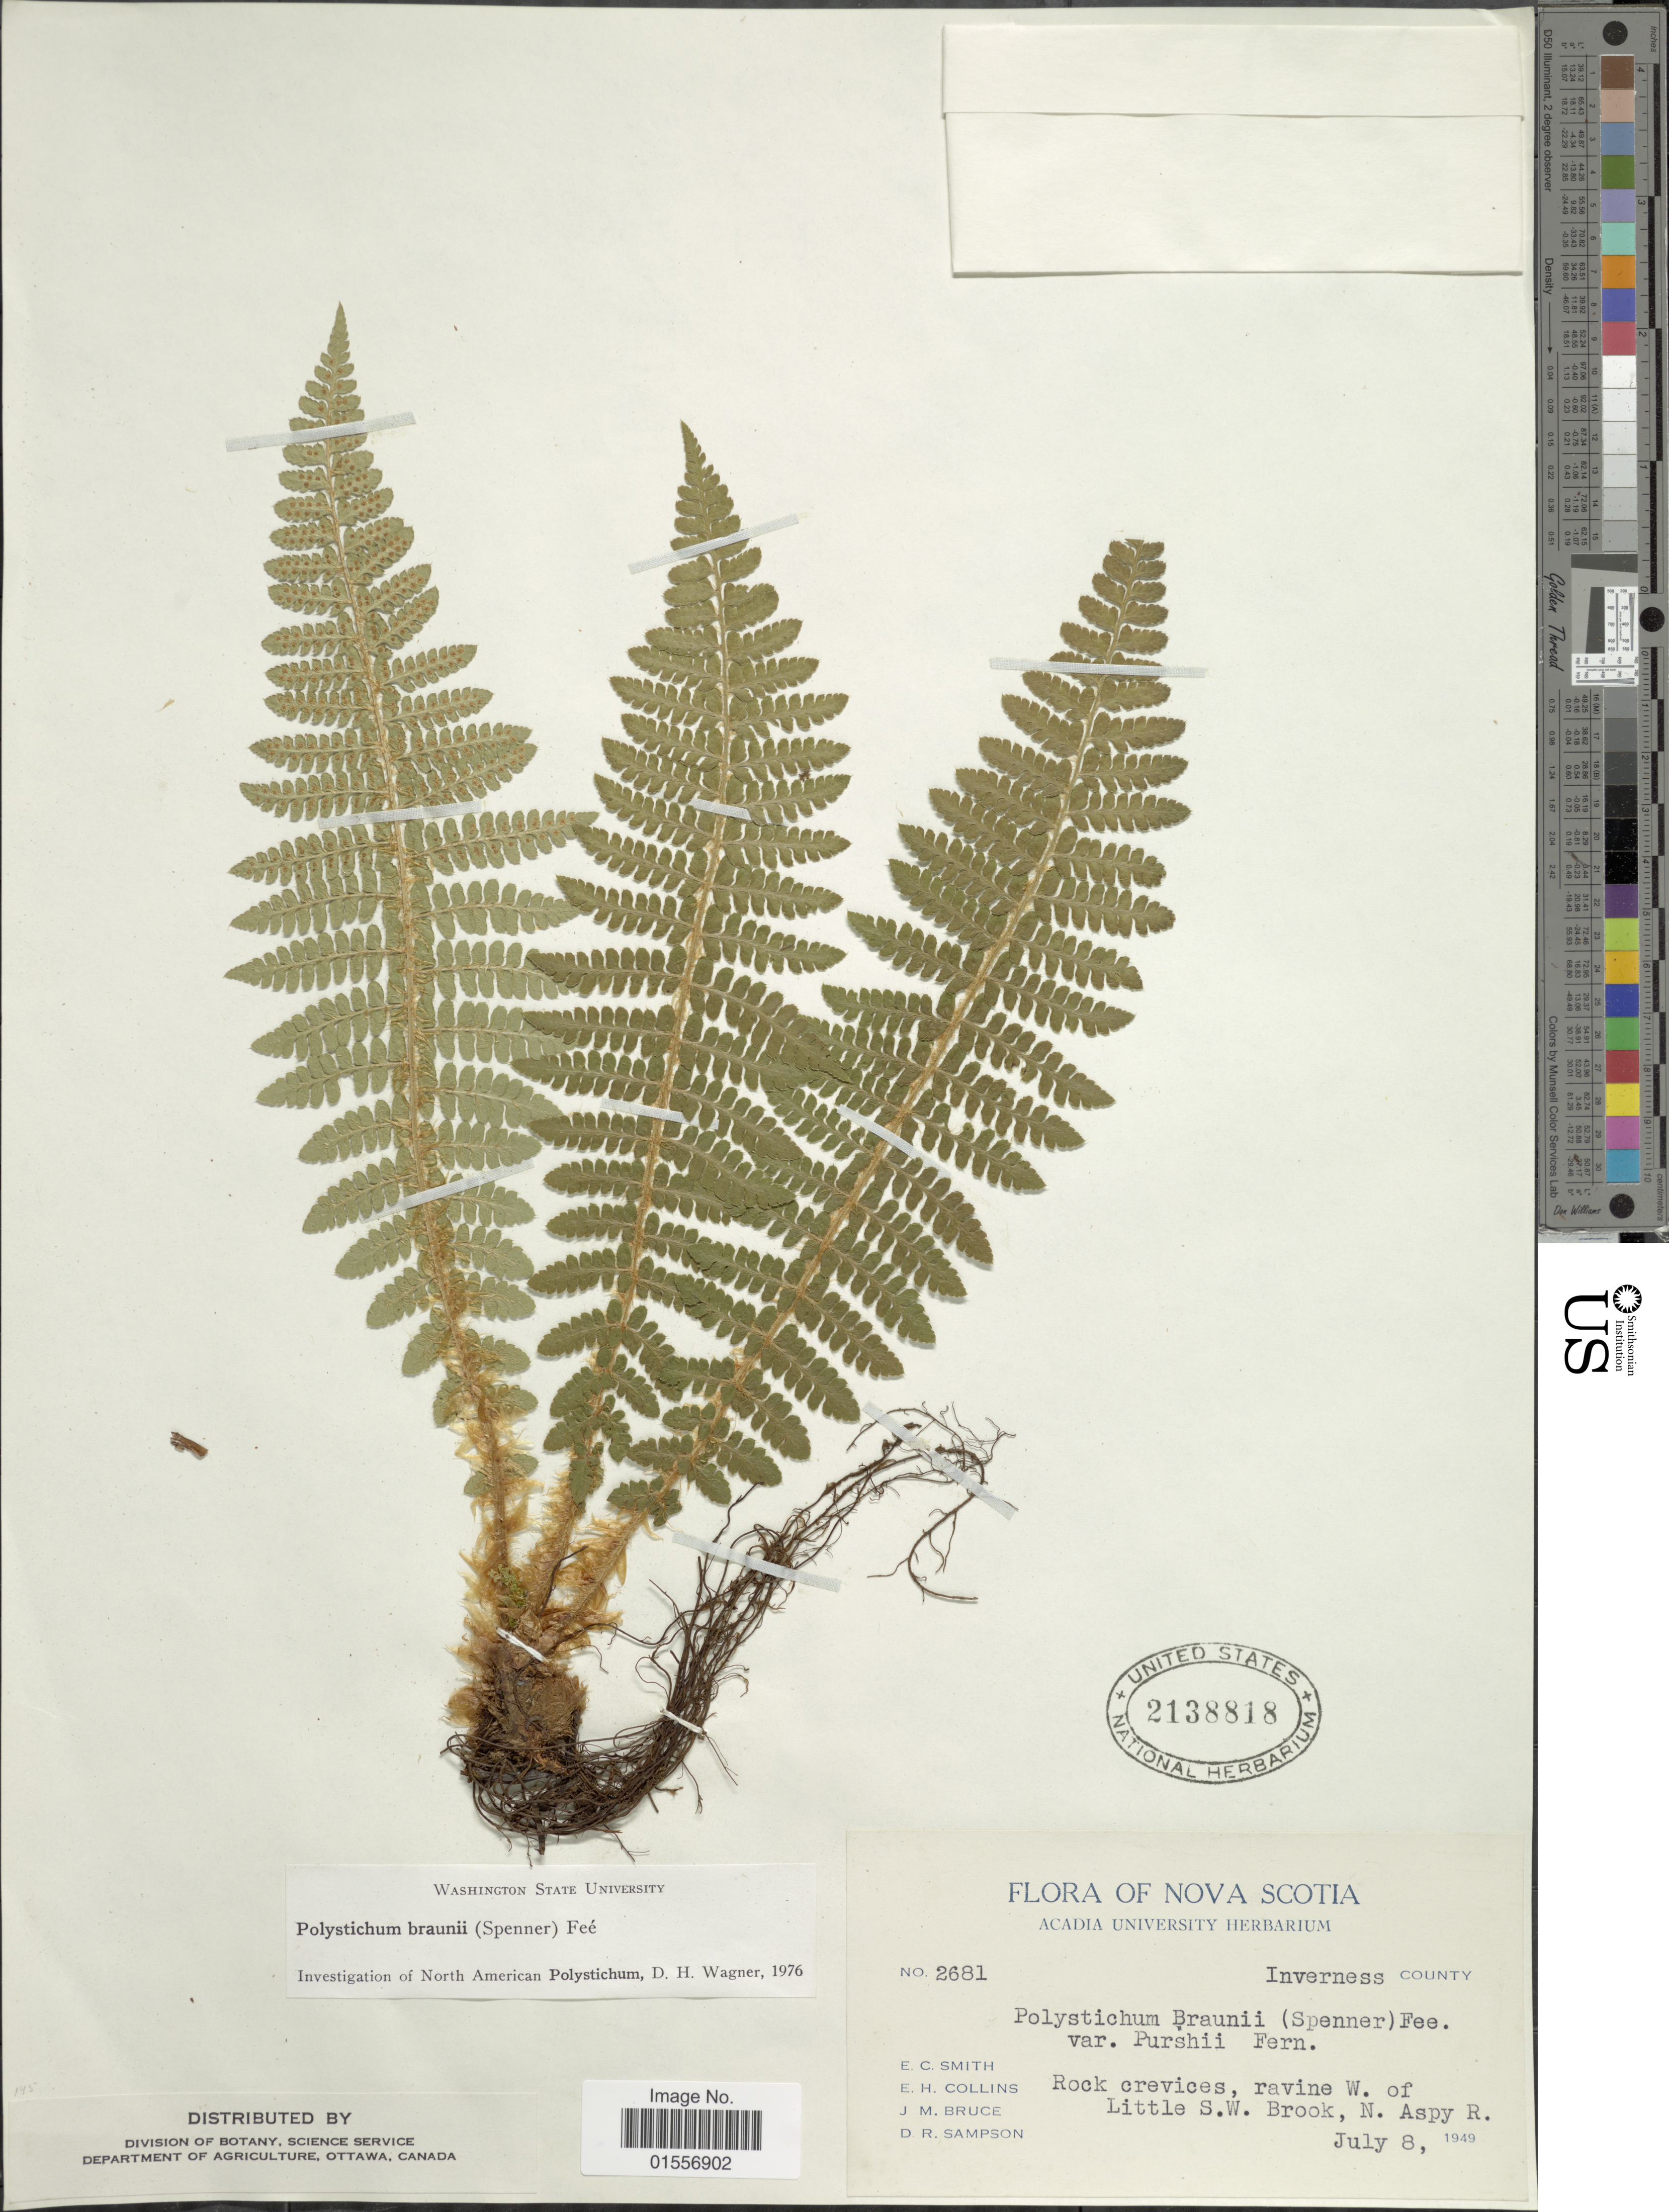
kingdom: Plantae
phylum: Tracheophyta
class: Polypodiopsida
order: Polypodiales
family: Dryopteridaceae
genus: Polystichum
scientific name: Polystichum braunii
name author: (Spenn.) Fée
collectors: E. Smith, E. Collins, J. Bruce & D. Sampson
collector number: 2681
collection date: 1949-07-08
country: Canada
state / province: Nova Scotia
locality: Inverness county, Rock crevices, ravine W. of Little S.W. Brook, N. Aspy R.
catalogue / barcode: US 2138818